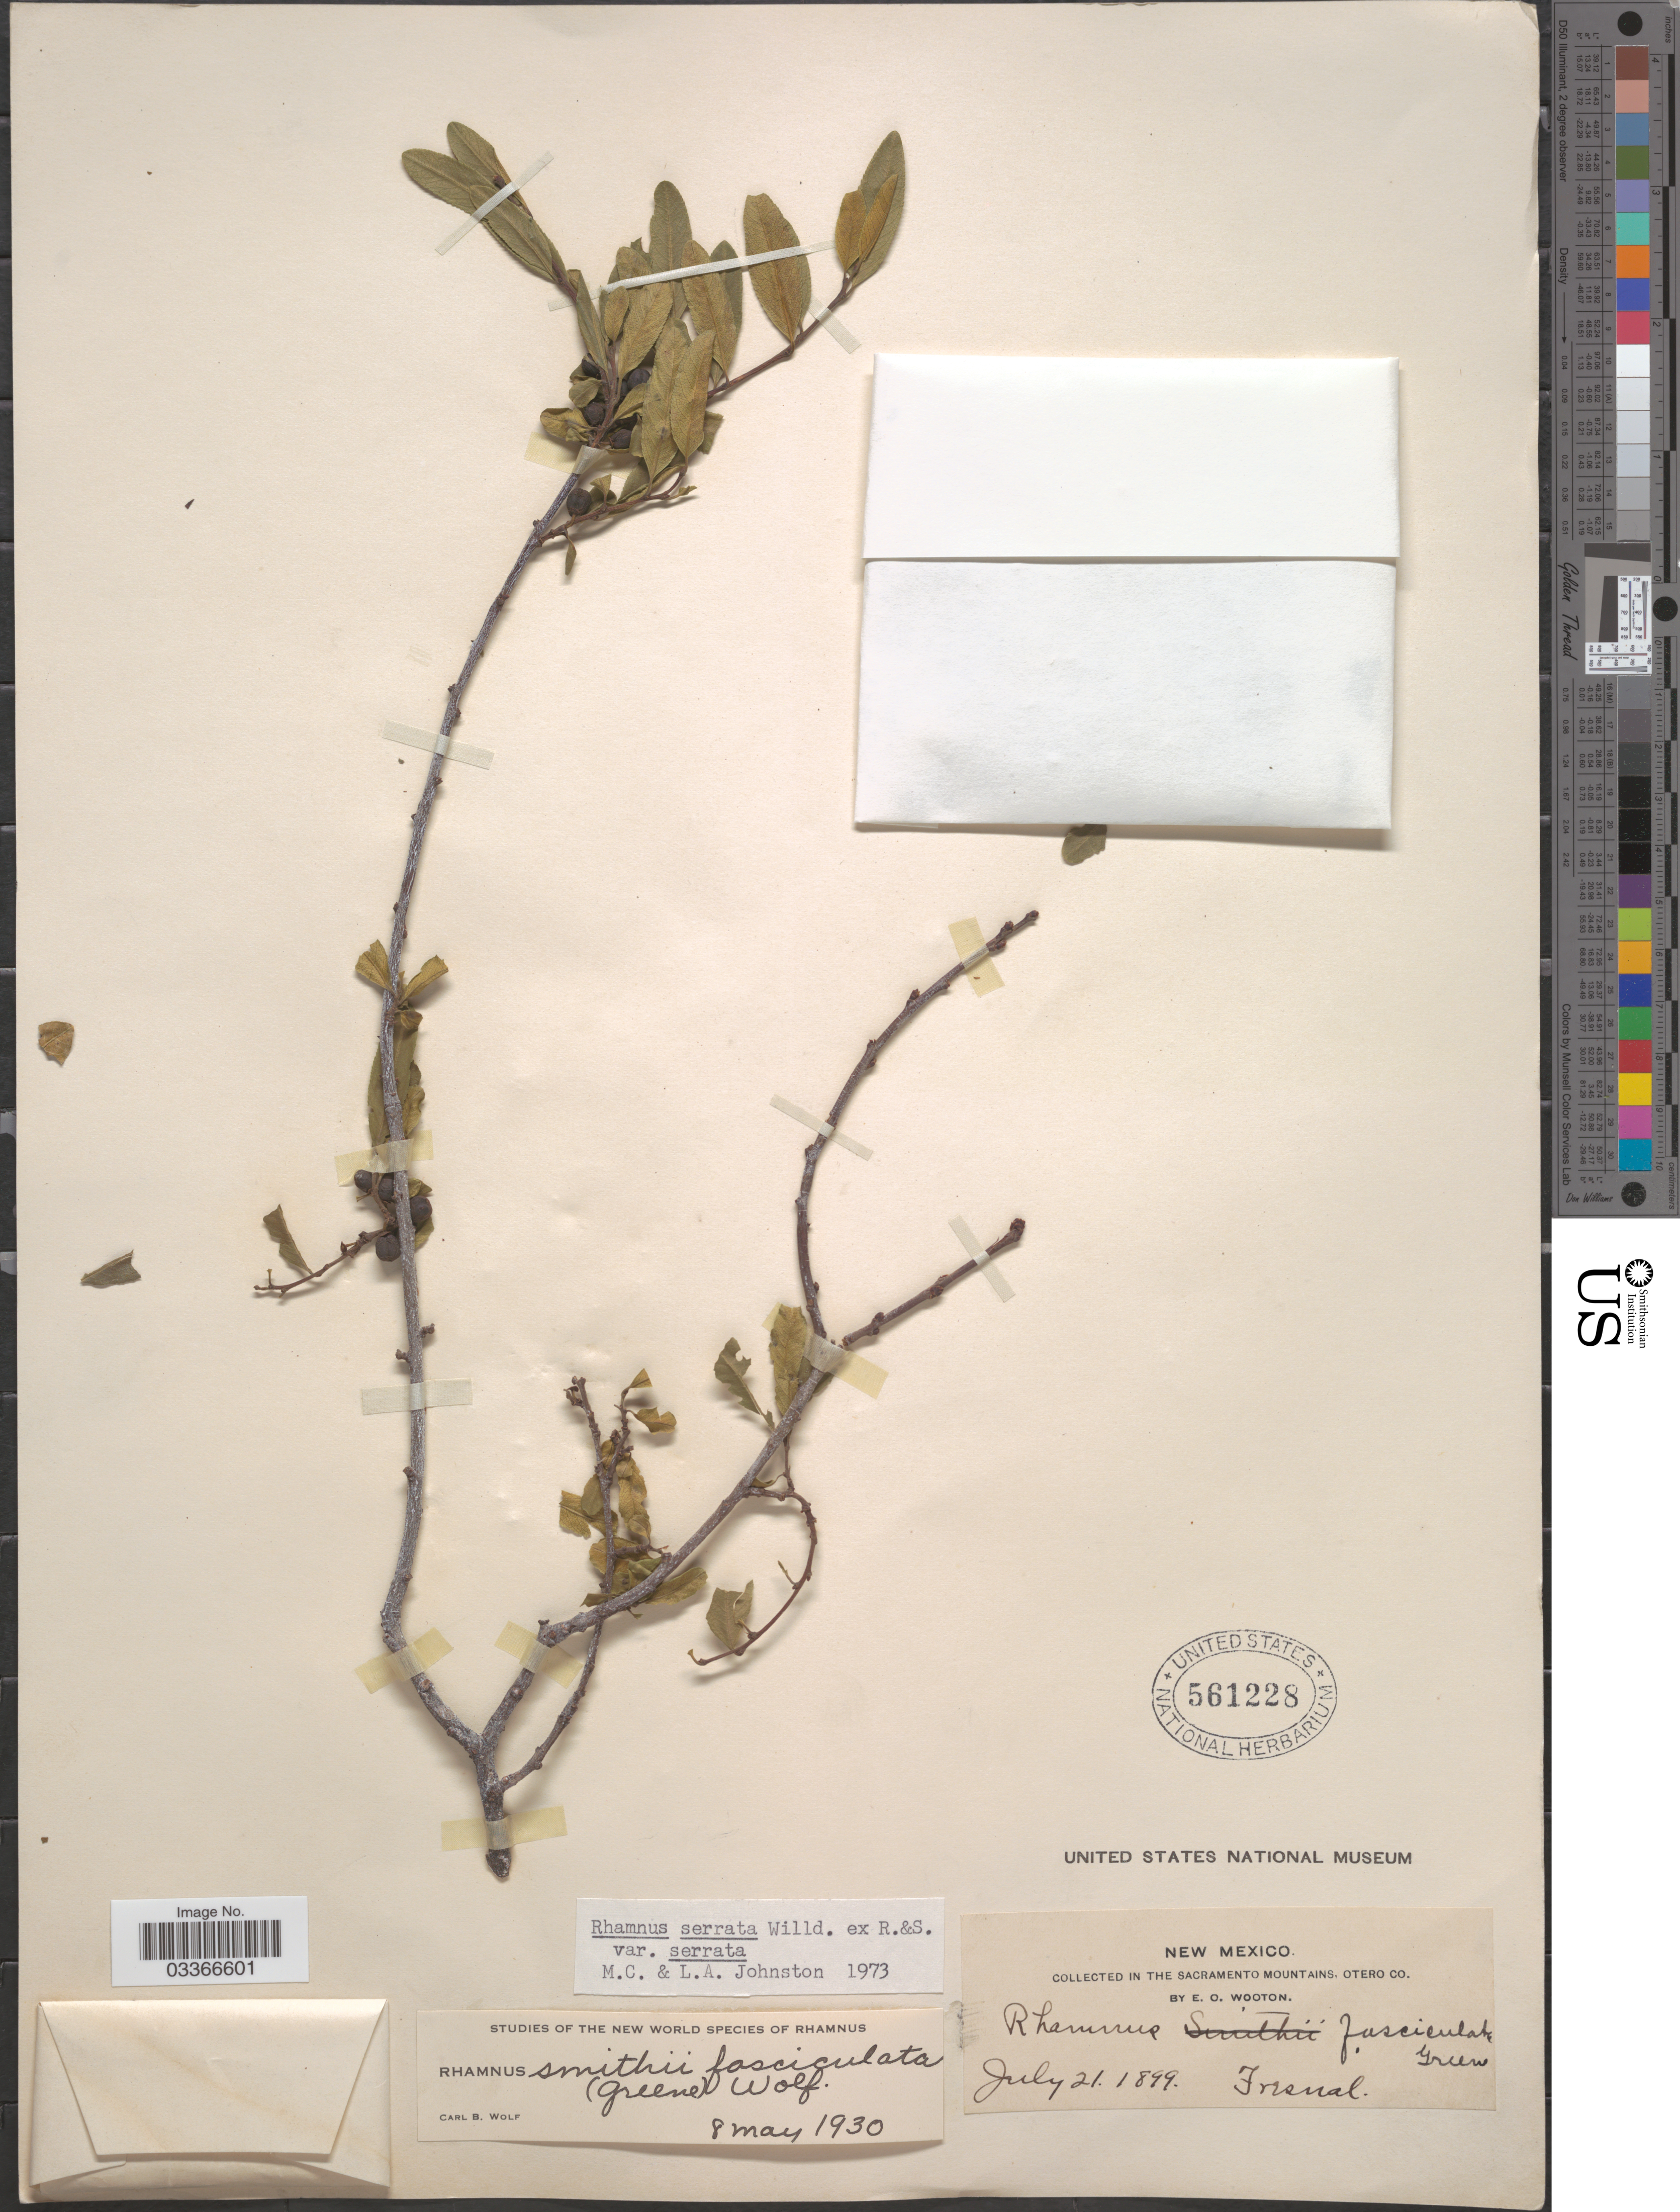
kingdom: Plantae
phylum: Tracheophyta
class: Magnoliopsida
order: Rosales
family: Rhamnaceae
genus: Rhamnus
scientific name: Rhamnus serrata var. serrata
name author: Humb. & Bonpl. ex Willd.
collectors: E. O. Wooton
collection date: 1899-07-21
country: United States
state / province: New Mexico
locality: In the Sacramento Mountains, Otero Co. Fresnal.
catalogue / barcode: US 561228